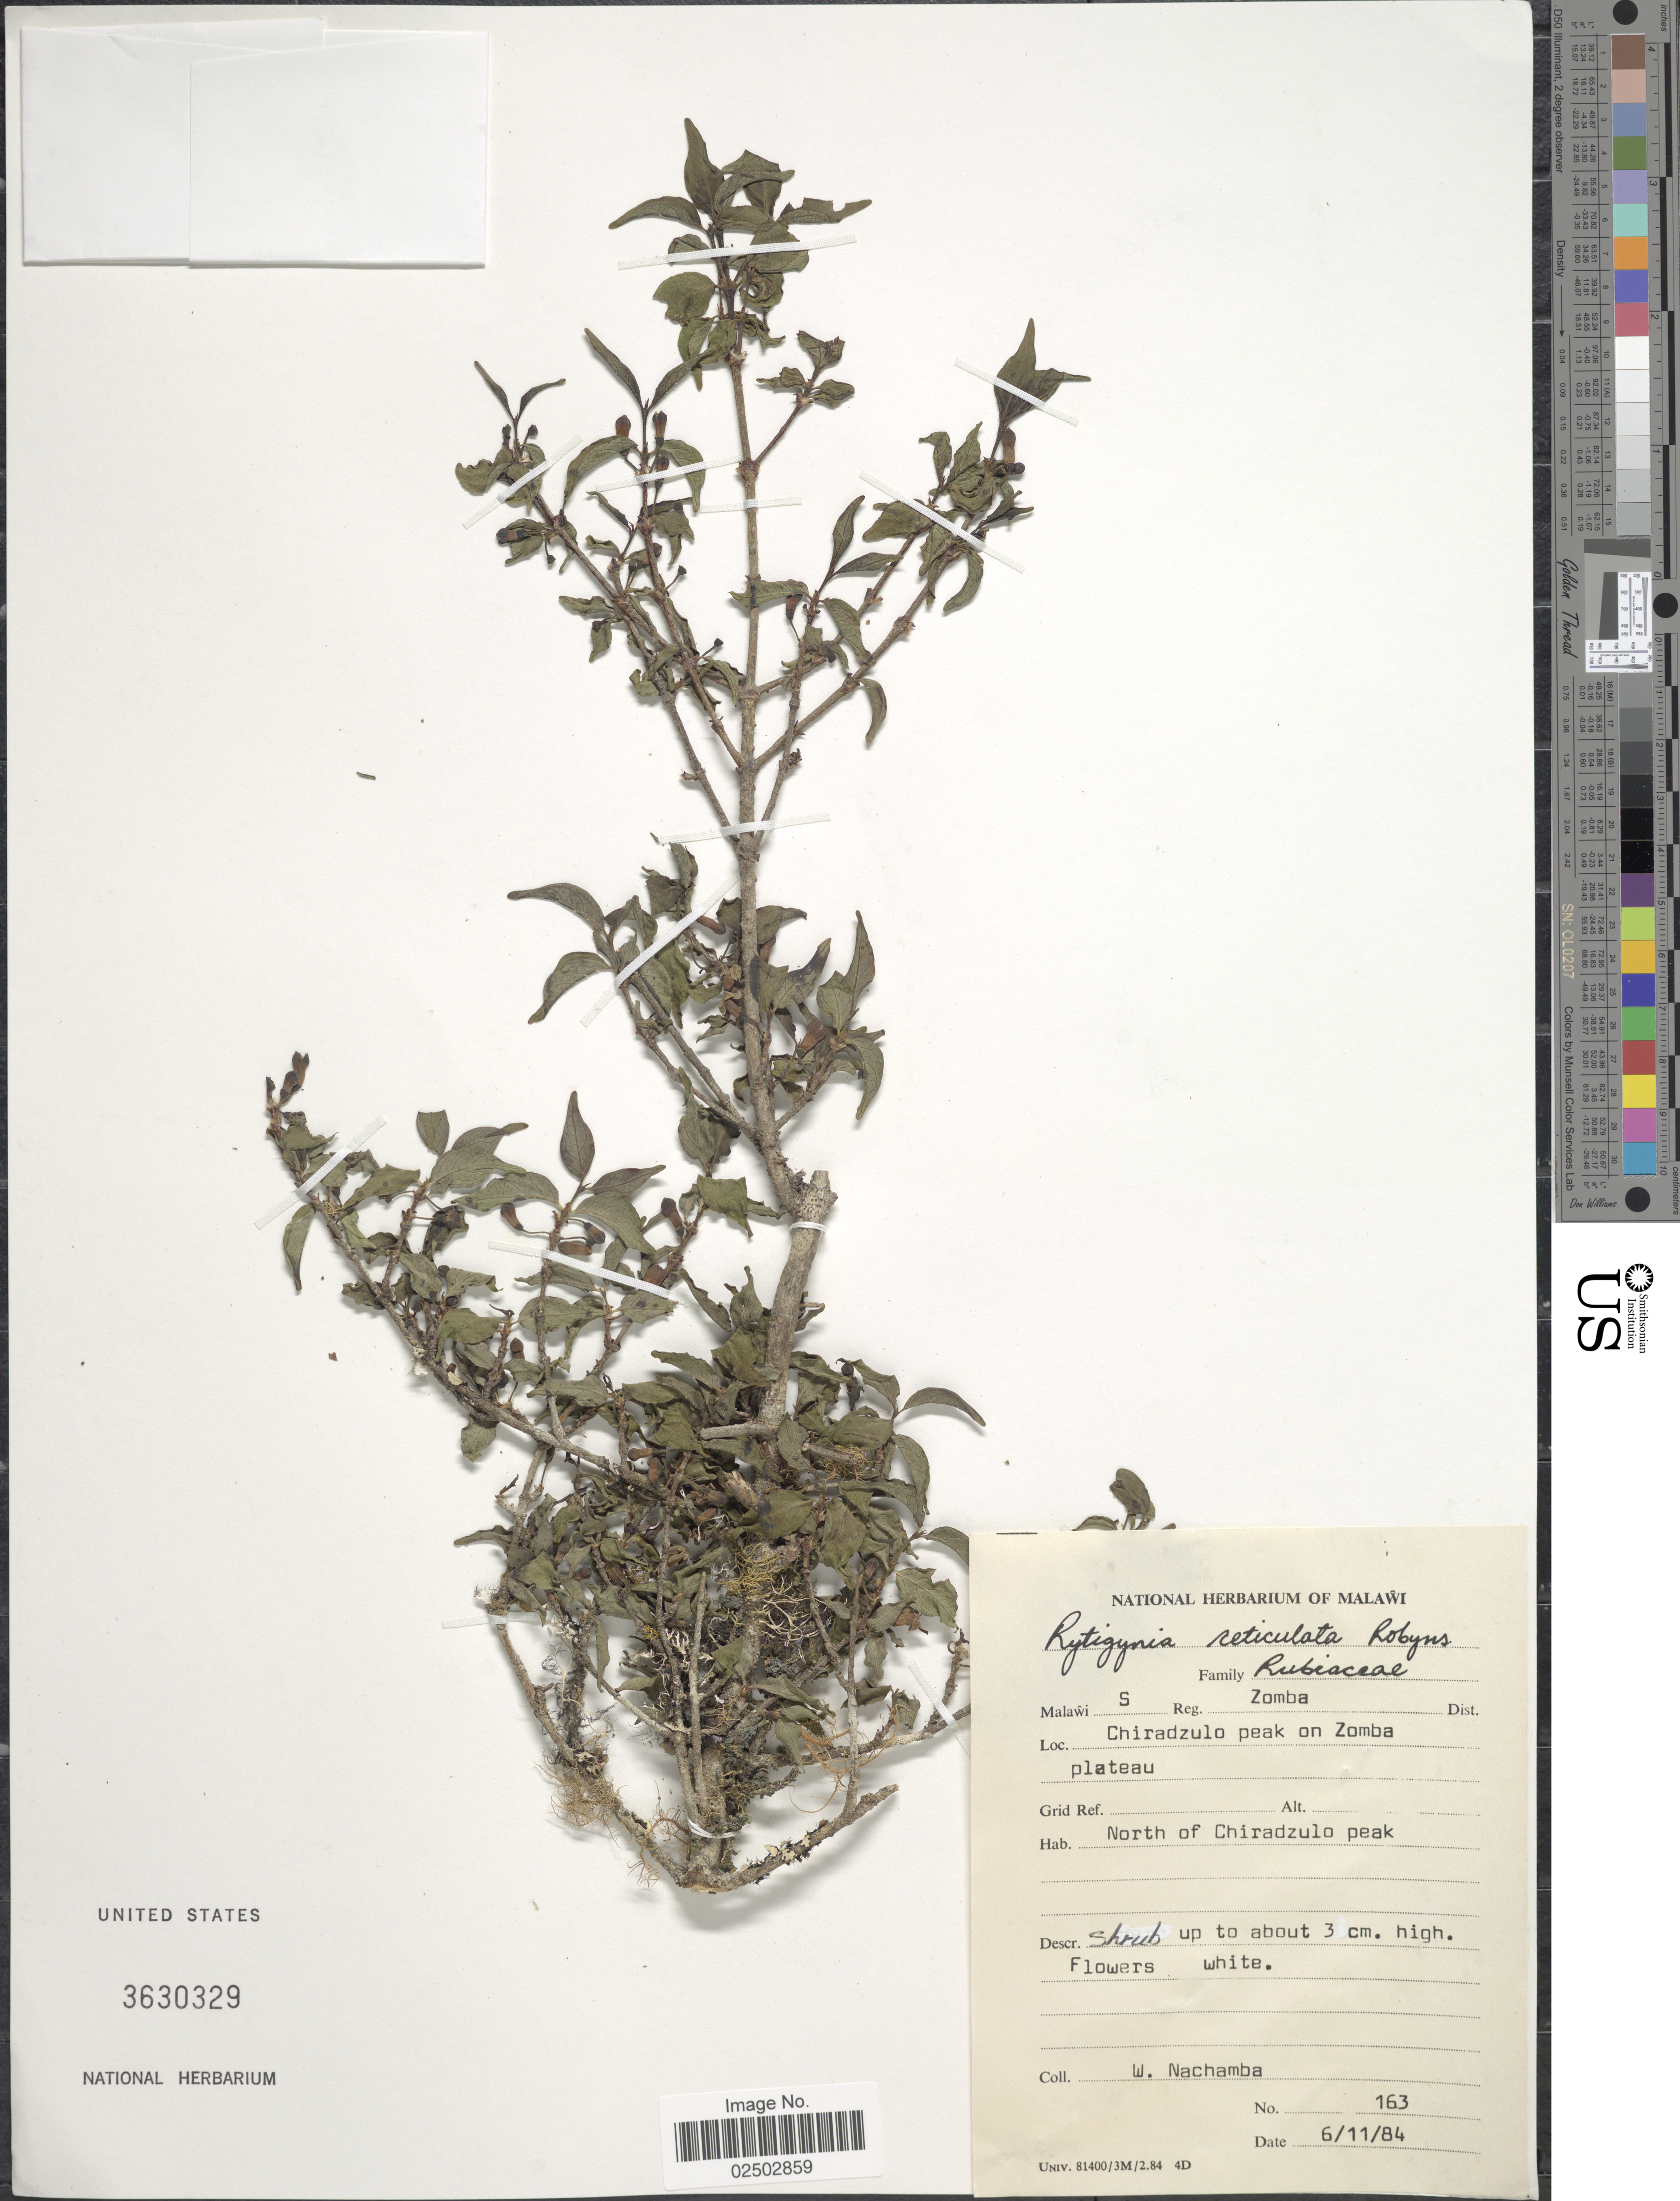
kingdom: Plantae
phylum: Tracheophyta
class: Magnoliopsida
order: Gentianales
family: Rubiaceae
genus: Rytigynia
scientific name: Rytigynia ruwenzoriensis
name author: (De Wild.) Robyns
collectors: W. Nachamba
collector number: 163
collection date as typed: Transcribed d/m/y: 6/11/84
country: Malawi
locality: Malawi, Reg. Zomba Dist., Chiradzulo peak on Zomba plateau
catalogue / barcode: US 3630329